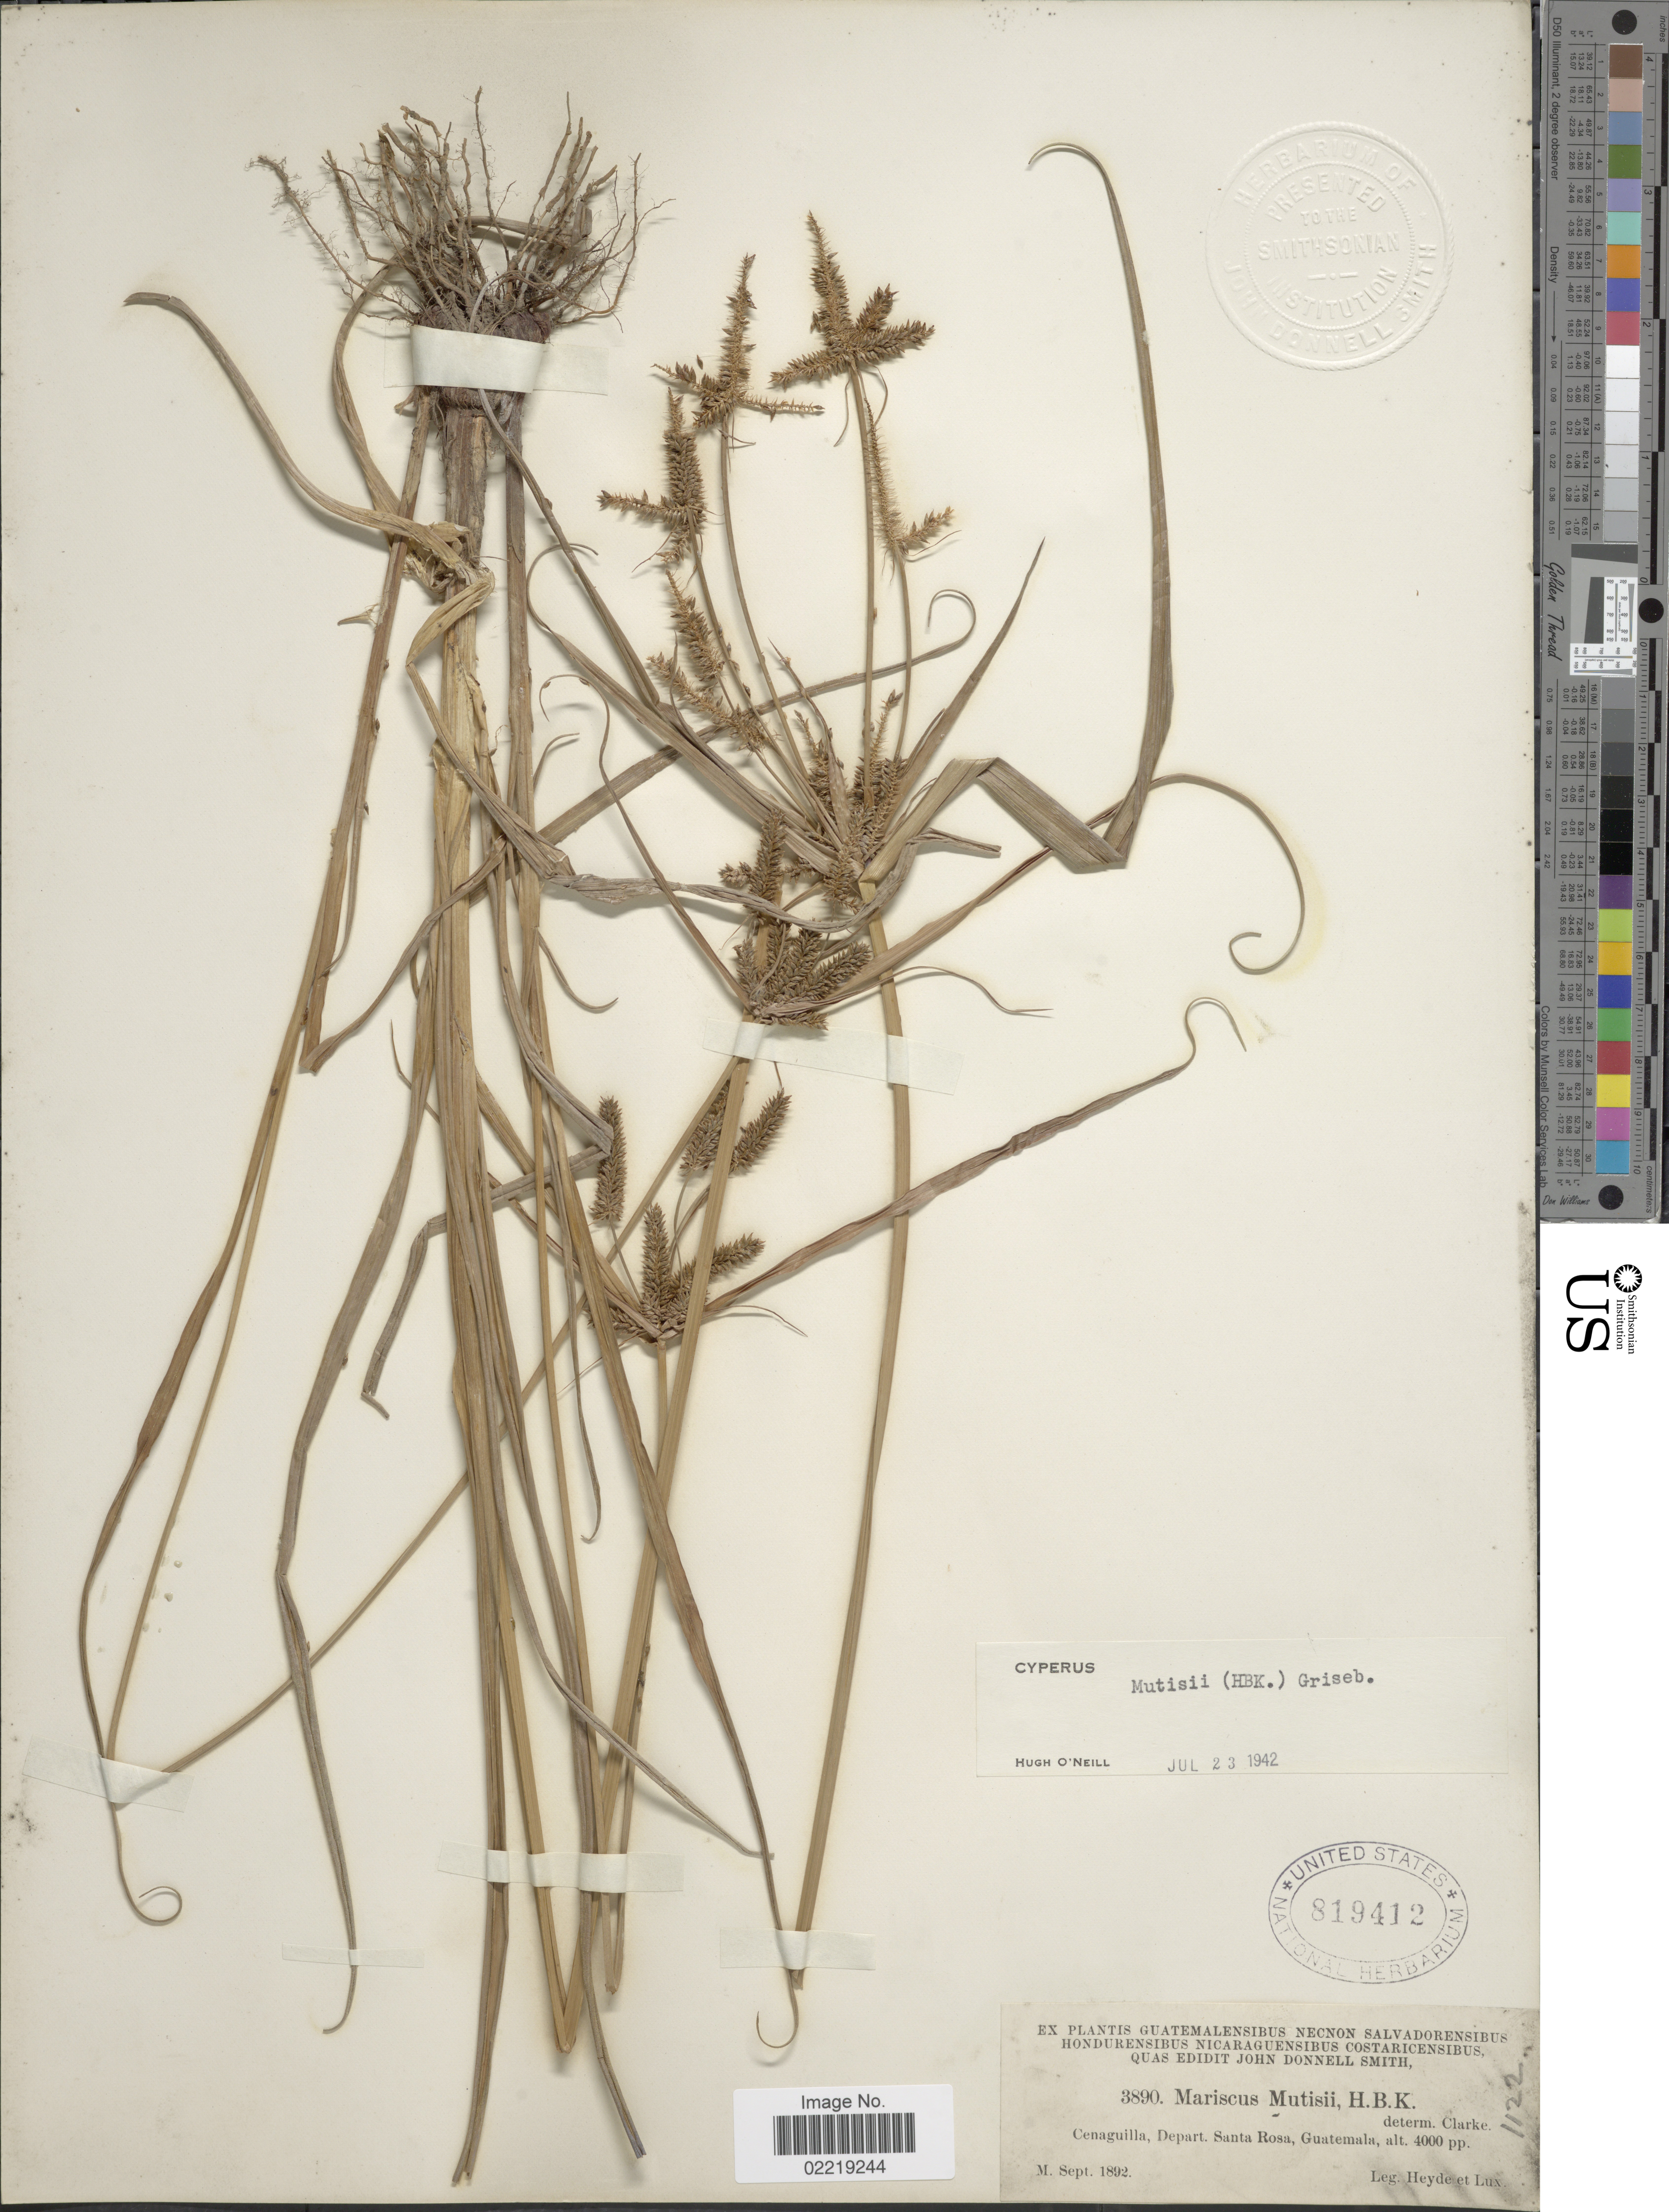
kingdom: Plantae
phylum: Tracheophyta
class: Liliopsida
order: Poales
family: Cyperaceae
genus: Cyperus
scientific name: Cyperus mutisii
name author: (Kunth) Andersson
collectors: Heyde & Lux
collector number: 3890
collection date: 1892-09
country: Guatemala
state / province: Santa Rosa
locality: Cenaguilla, Depart. Santa Rosa, Guatemala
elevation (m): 1219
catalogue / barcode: US 819412